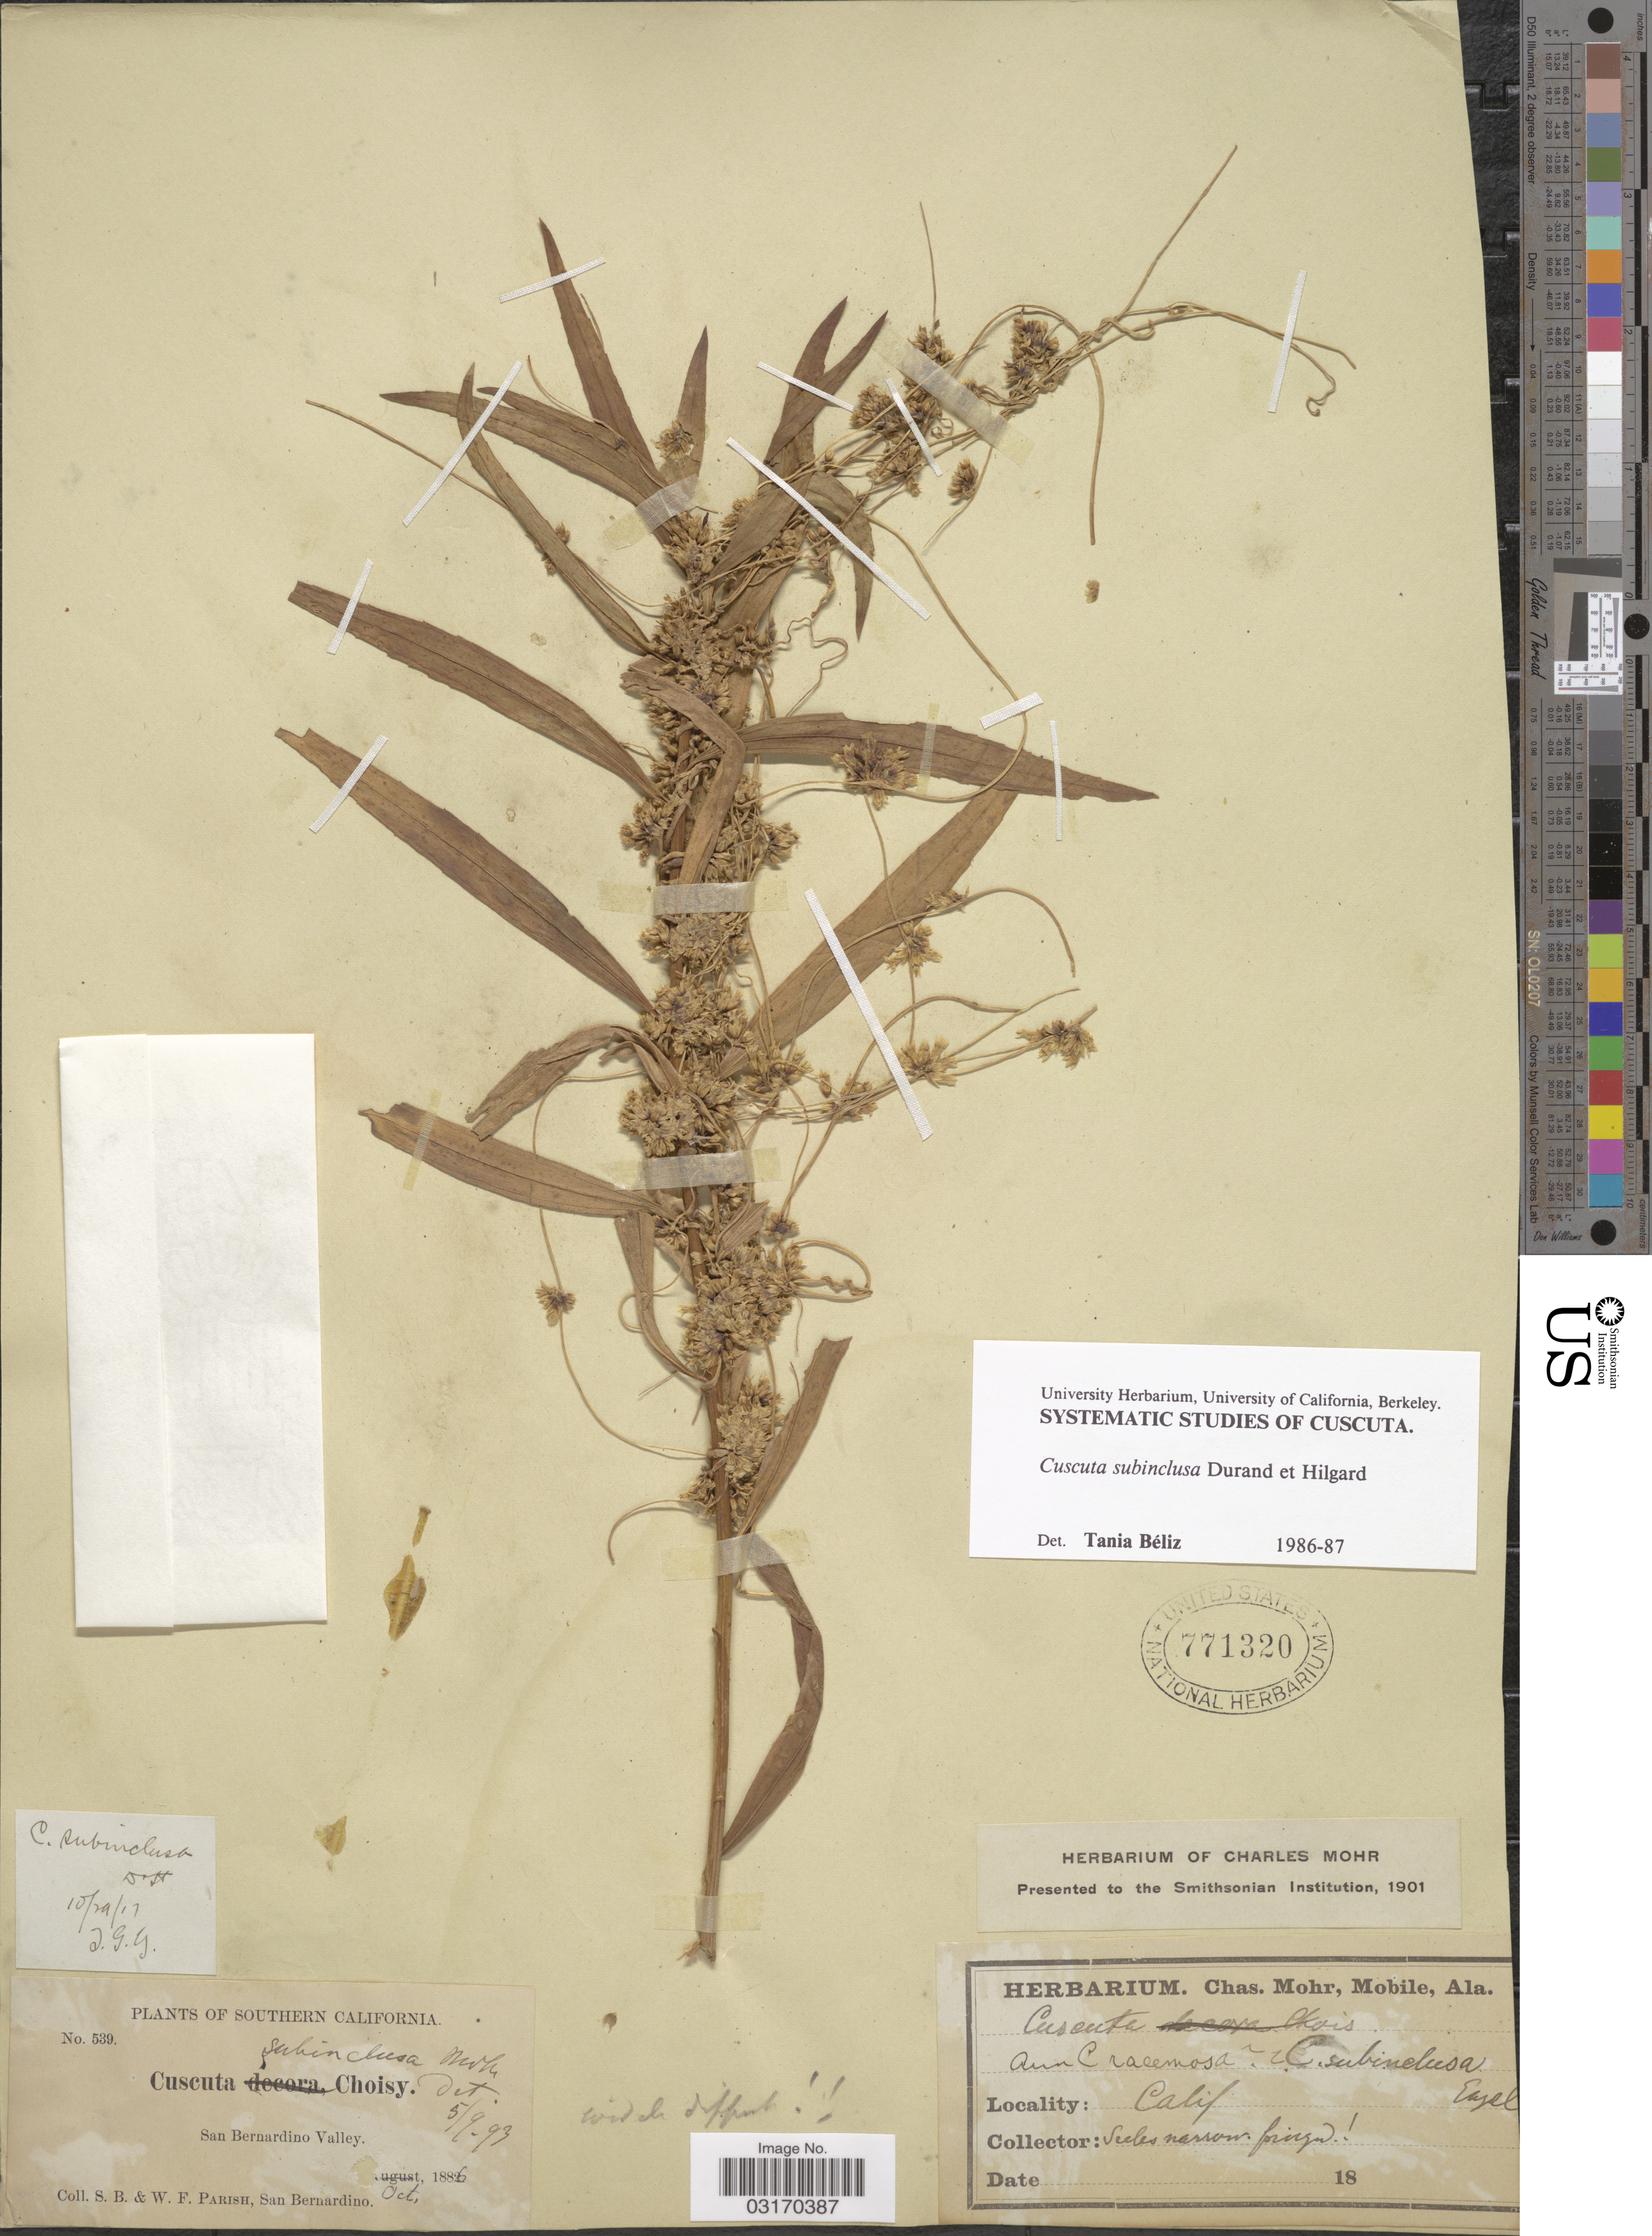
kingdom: Plantae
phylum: Tracheophyta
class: Magnoliopsida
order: Solanales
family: Convolvulaceae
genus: Cuscuta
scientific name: Cuscuta subinclusa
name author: Durand & Hilg.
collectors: S. B. Parish & W. F. Parish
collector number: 539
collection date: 1896-10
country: United States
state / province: California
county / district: San Bernardino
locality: Southern California. San Bernardino Valley.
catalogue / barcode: US 771320